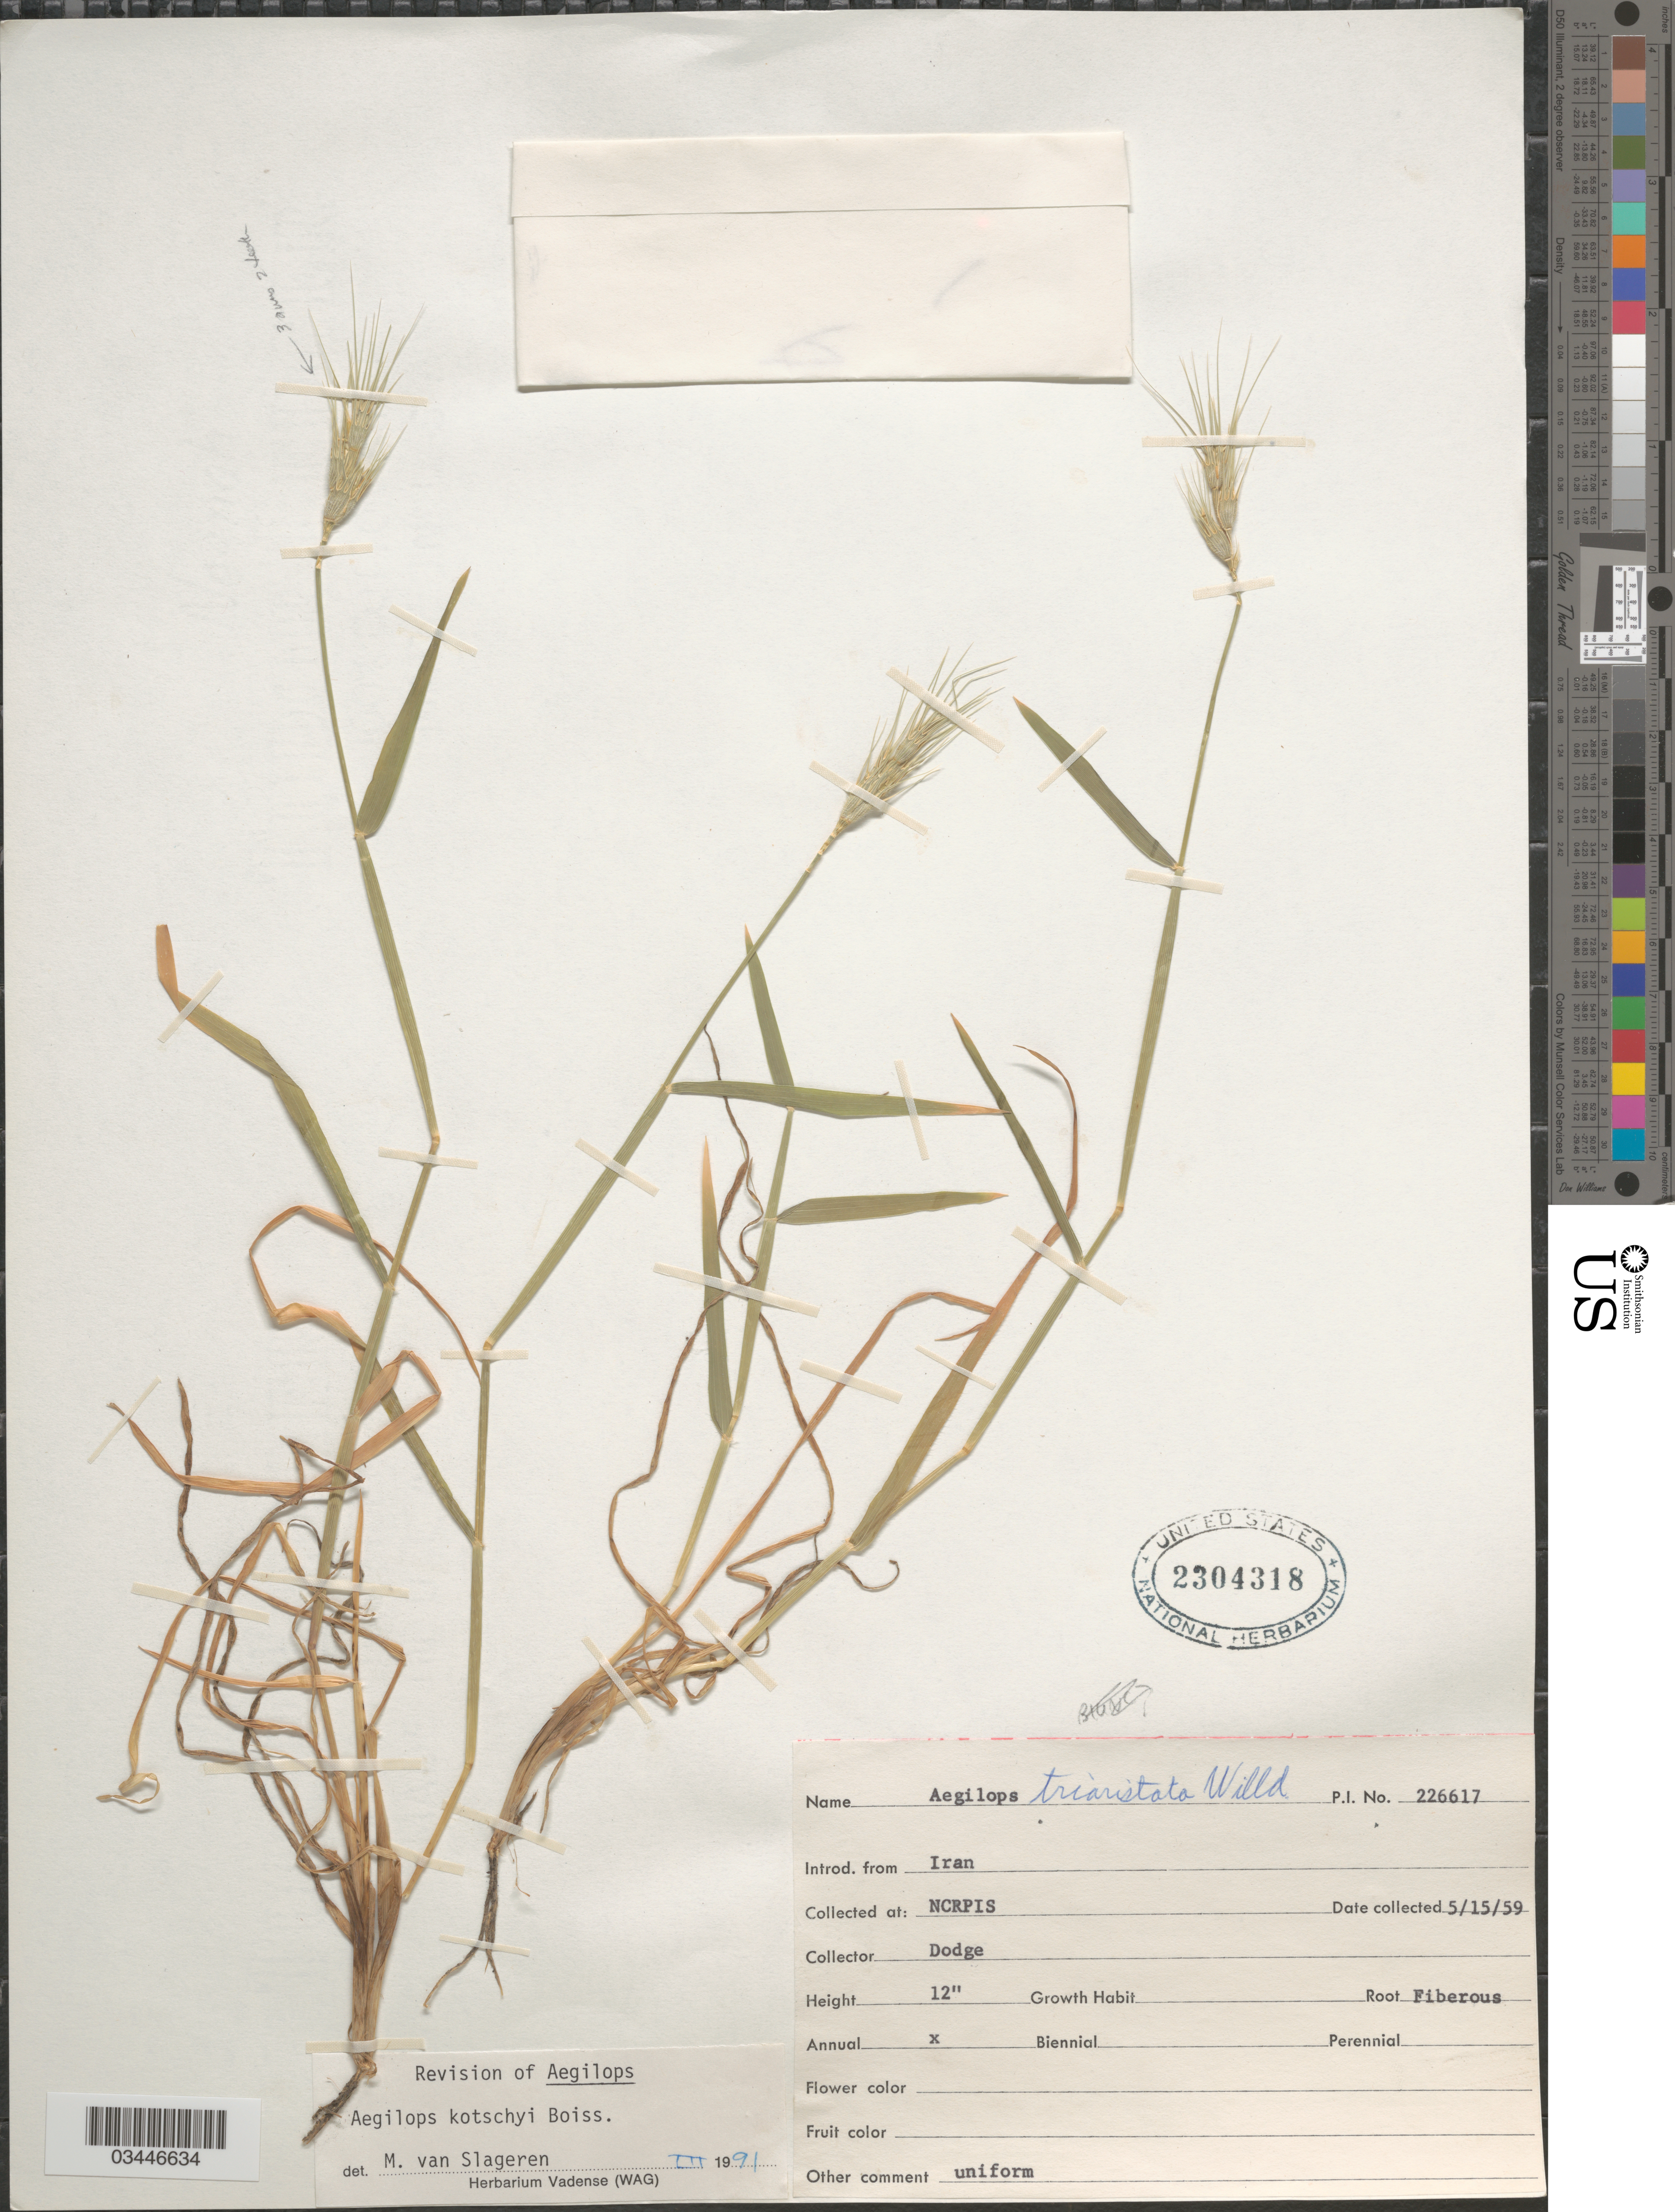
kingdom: Plantae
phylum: Tracheophyta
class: Liliopsida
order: Poales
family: Poaceae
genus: Aegilops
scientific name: Aegilops kotschyi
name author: Boiss.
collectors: -. Dodge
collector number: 226617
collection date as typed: Transcribed d/m/y: 15/5/59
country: United States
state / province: Iowa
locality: NCRPIS.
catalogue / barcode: US 2304318